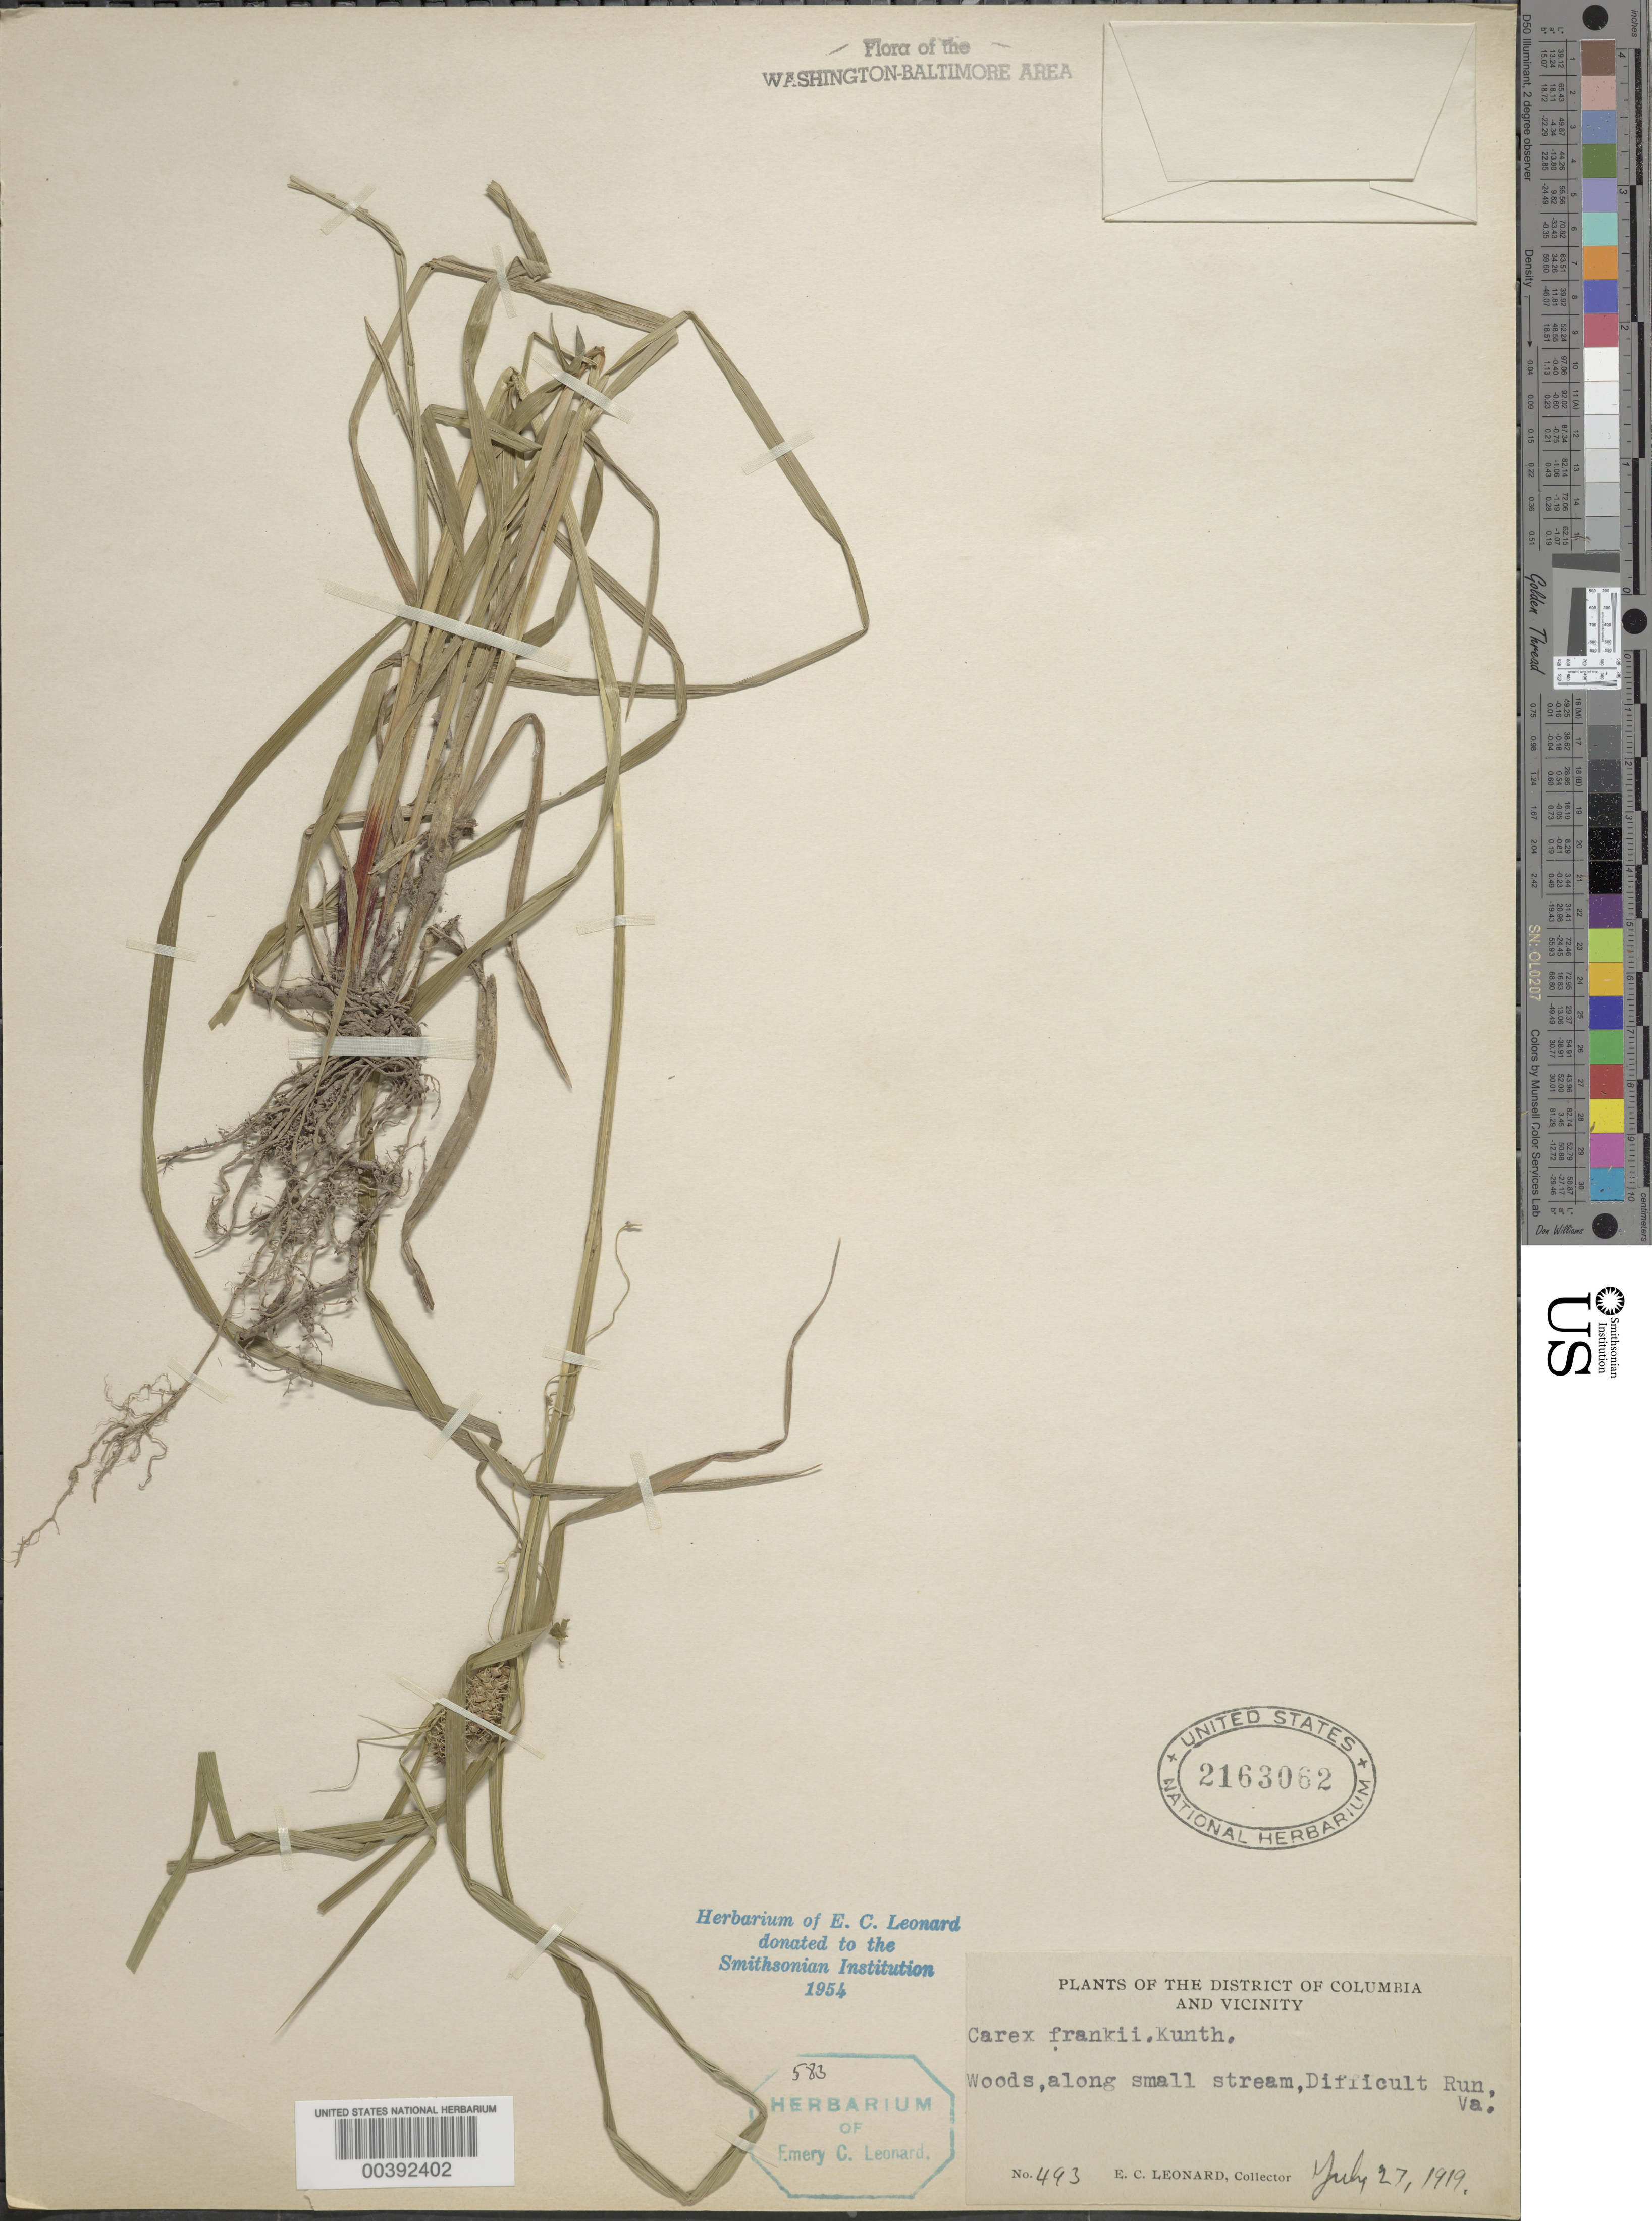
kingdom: Plantae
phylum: Tracheophyta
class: Liliopsida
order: Poales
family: Cyperaceae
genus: Carex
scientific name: Carex frankii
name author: Kunth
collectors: E. C. Leonard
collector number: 493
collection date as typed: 27 Jul 1919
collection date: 1919-07-27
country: United States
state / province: Virginia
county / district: Fairfax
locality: Difficult Run C. & O. Canal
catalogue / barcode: US 2163062